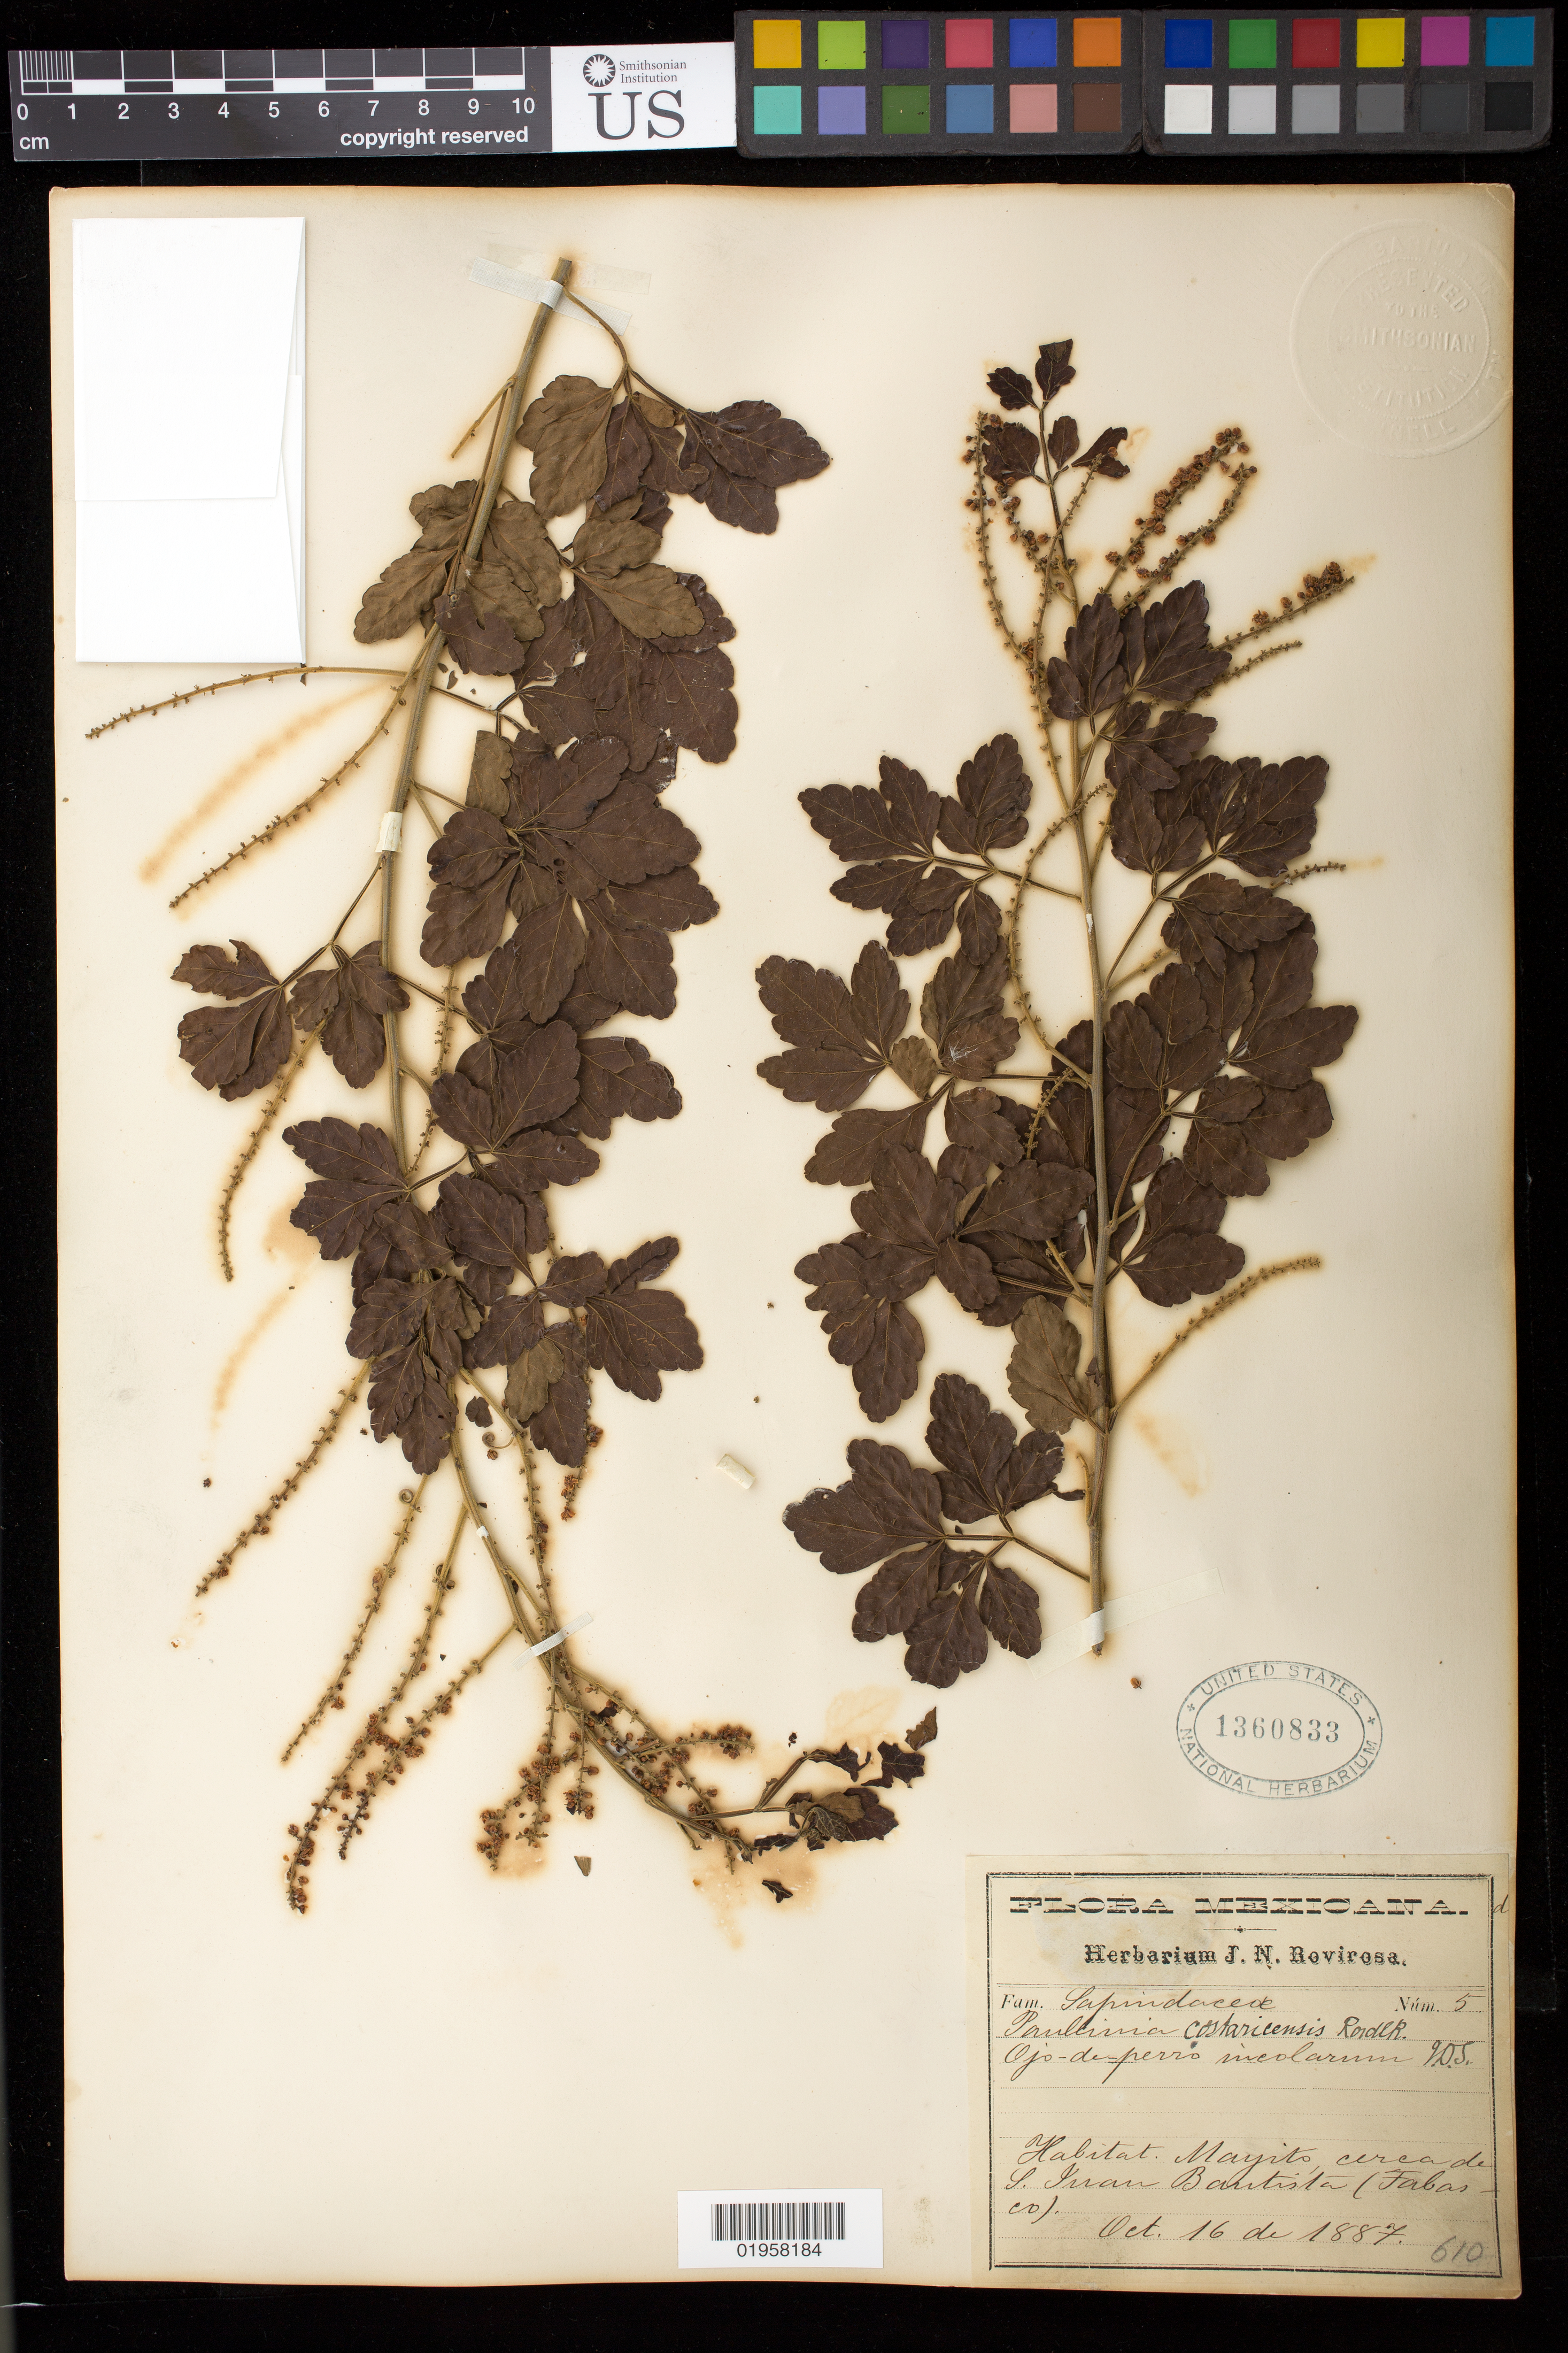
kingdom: Plantae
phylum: Tracheophyta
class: Magnoliopsida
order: Sapindales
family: Sapindaceae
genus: Paullinia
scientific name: Paullinia jamaicensis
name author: Macfad.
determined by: Acevedo-Rodriguez, P., (US), Smithsonian Institution - National Museum of Natural History (UNITED STATES)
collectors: J. N. Rovirosa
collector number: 5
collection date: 1887-10-16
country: Mexico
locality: Mayito, cerca de S. Juan Bautista (Fabasco)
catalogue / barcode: US 1360833